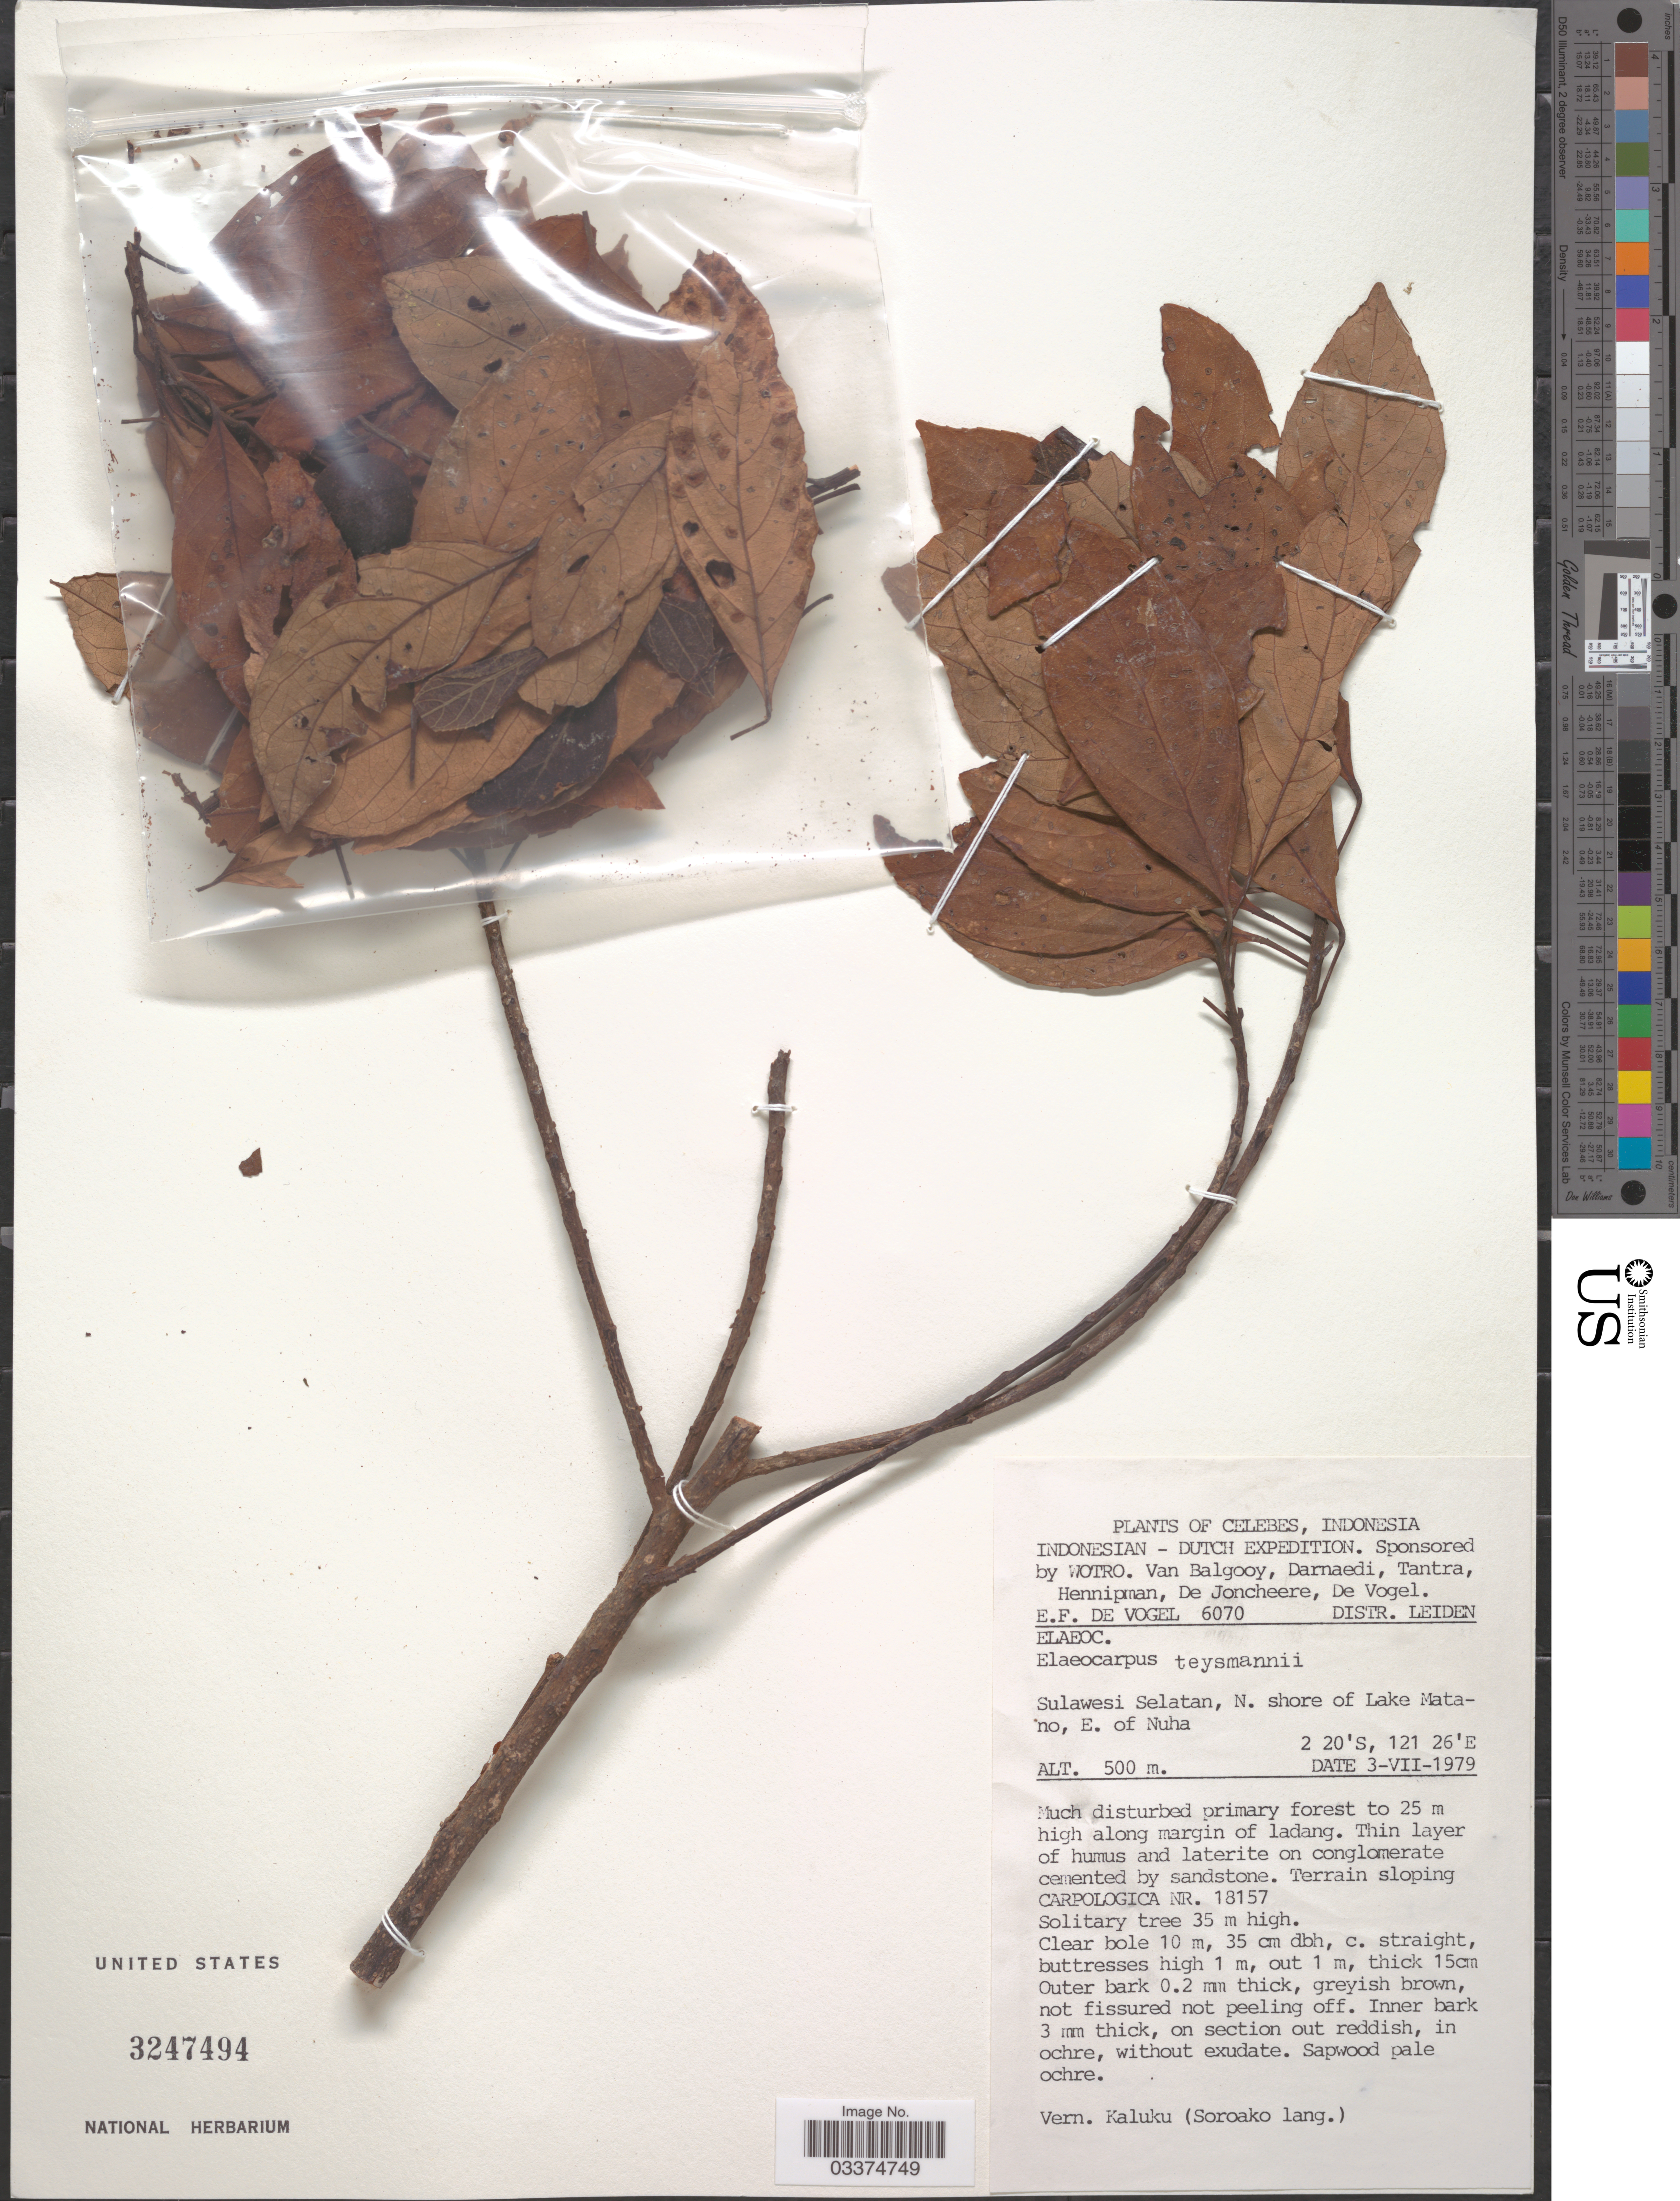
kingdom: Plantae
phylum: Tracheophyta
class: Magnoliopsida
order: Oxalidales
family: Elaeocarpaceae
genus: Elaeocarpus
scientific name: Elaeocarpus teysmannii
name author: Koord. & Valeton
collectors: E. F. de Vogel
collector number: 6070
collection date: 1979-07-03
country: Indonesia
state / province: Sulawesi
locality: Celebes. Selatan, N. shore of Lake Matano, E. of Nuha.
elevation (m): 500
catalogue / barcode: US 3247494